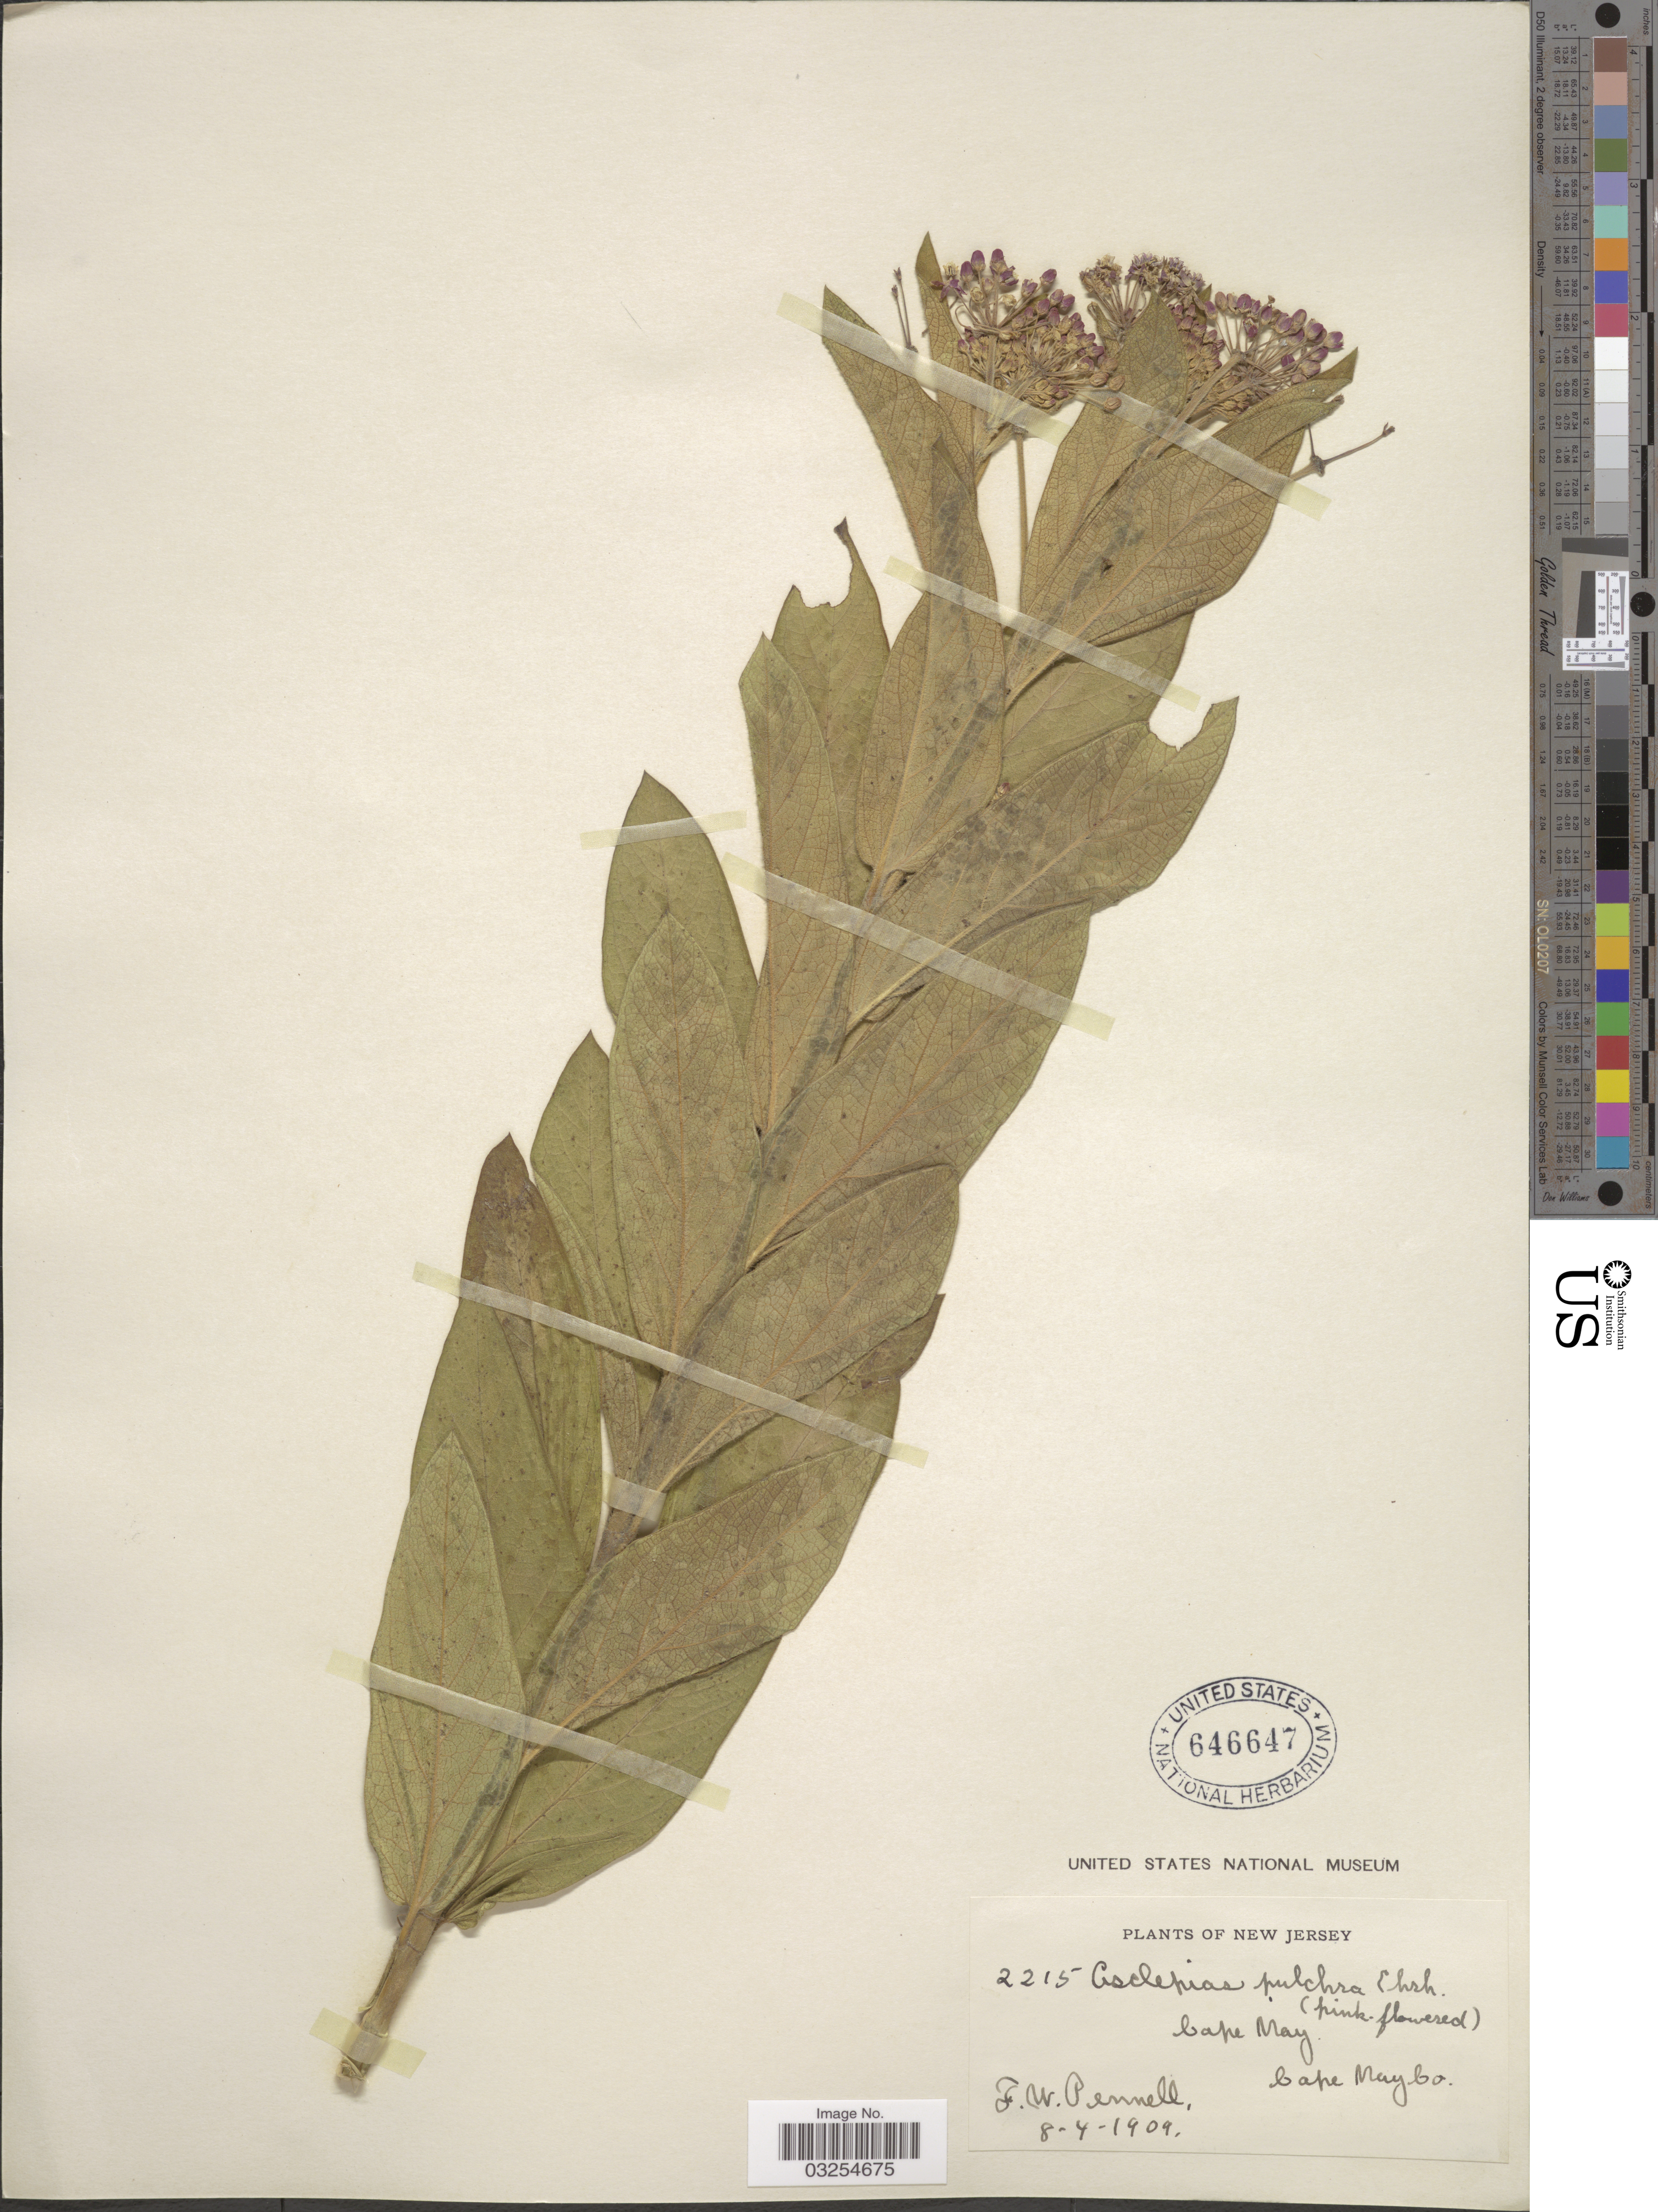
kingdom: Plantae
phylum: Tracheophyta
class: Magnoliopsida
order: Gentianales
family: Apocynaceae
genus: Asclepias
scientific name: Asclepias incarnata subsp. pulchra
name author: (Ehrh. ex Willd.) Woodson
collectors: F. W. Pennell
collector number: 2215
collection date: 1909-08-04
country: United States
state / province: New Jersey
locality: Cape May, Cape May Co.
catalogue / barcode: US 646647